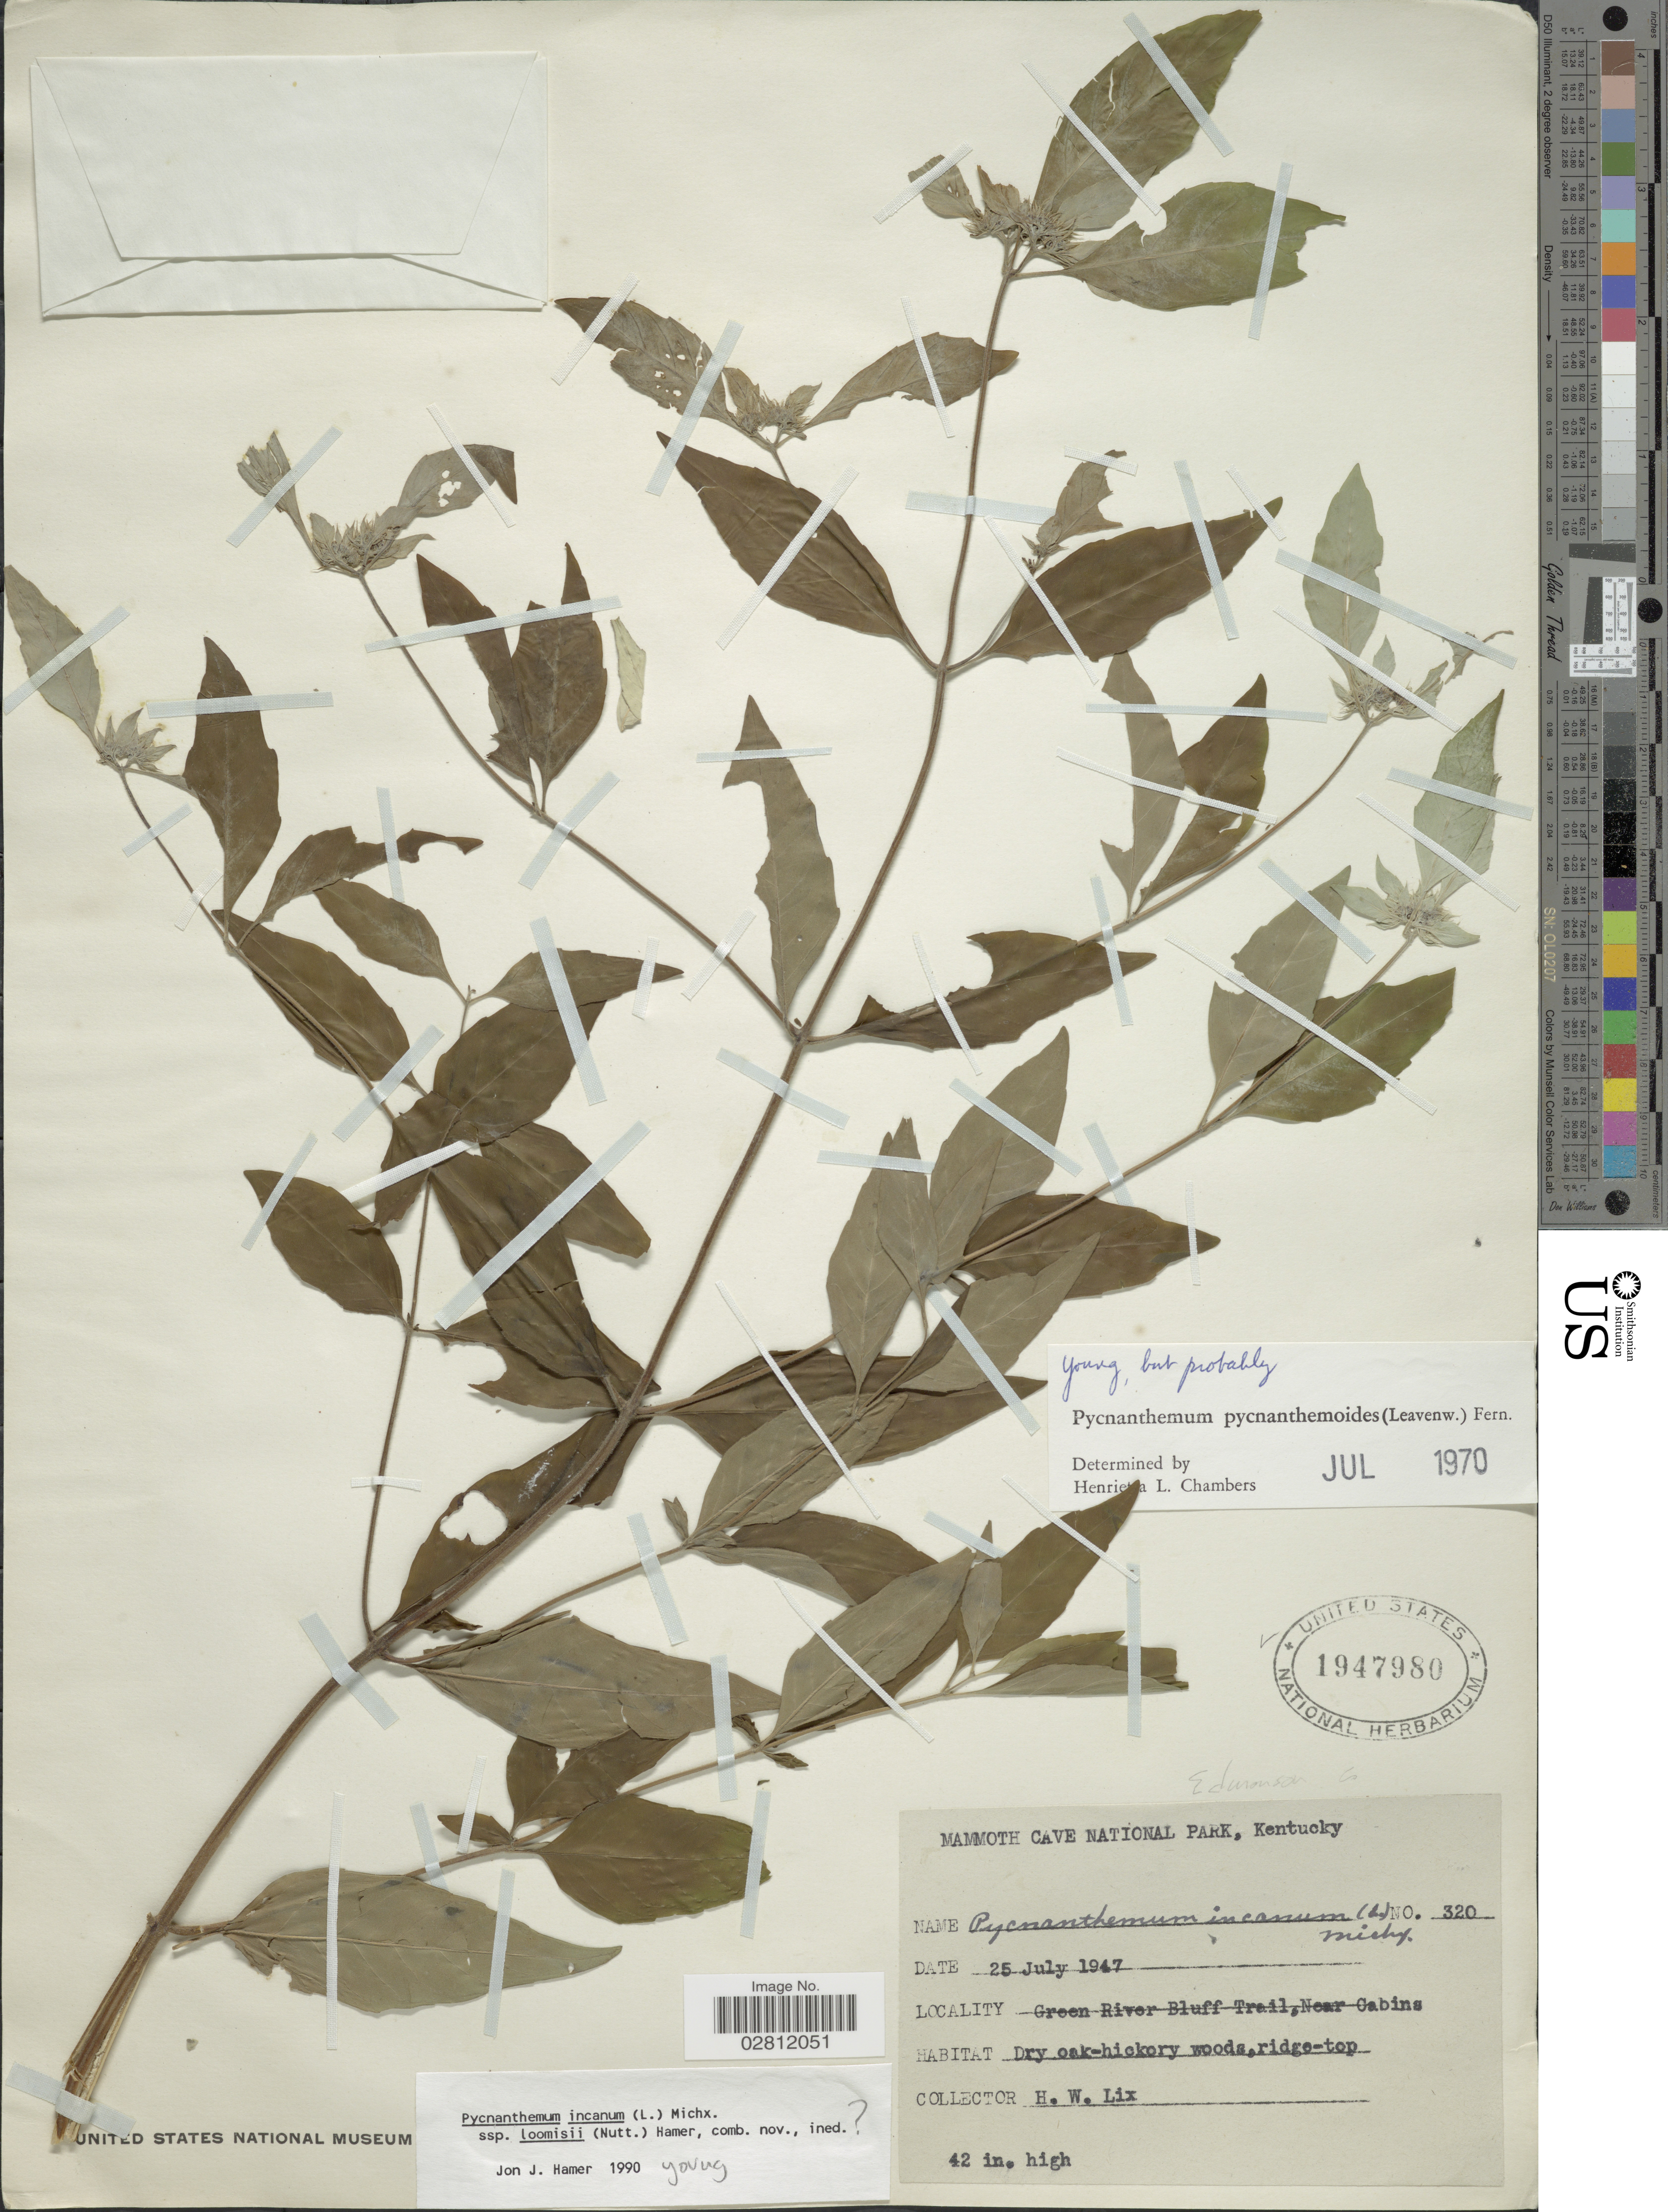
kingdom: Plantae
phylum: Tracheophyta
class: Magnoliopsida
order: Lamiales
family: Lamiaceae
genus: Pycnanthemum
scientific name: Pycnanthemum incanum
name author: (L.) Michx.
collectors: H. W. Lix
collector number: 320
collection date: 1947-07-25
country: United States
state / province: Kentucky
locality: Mammoth Cave National Park, Green River Bluff Trail, Near Cabins. Edmonson Co.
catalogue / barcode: US 1947980